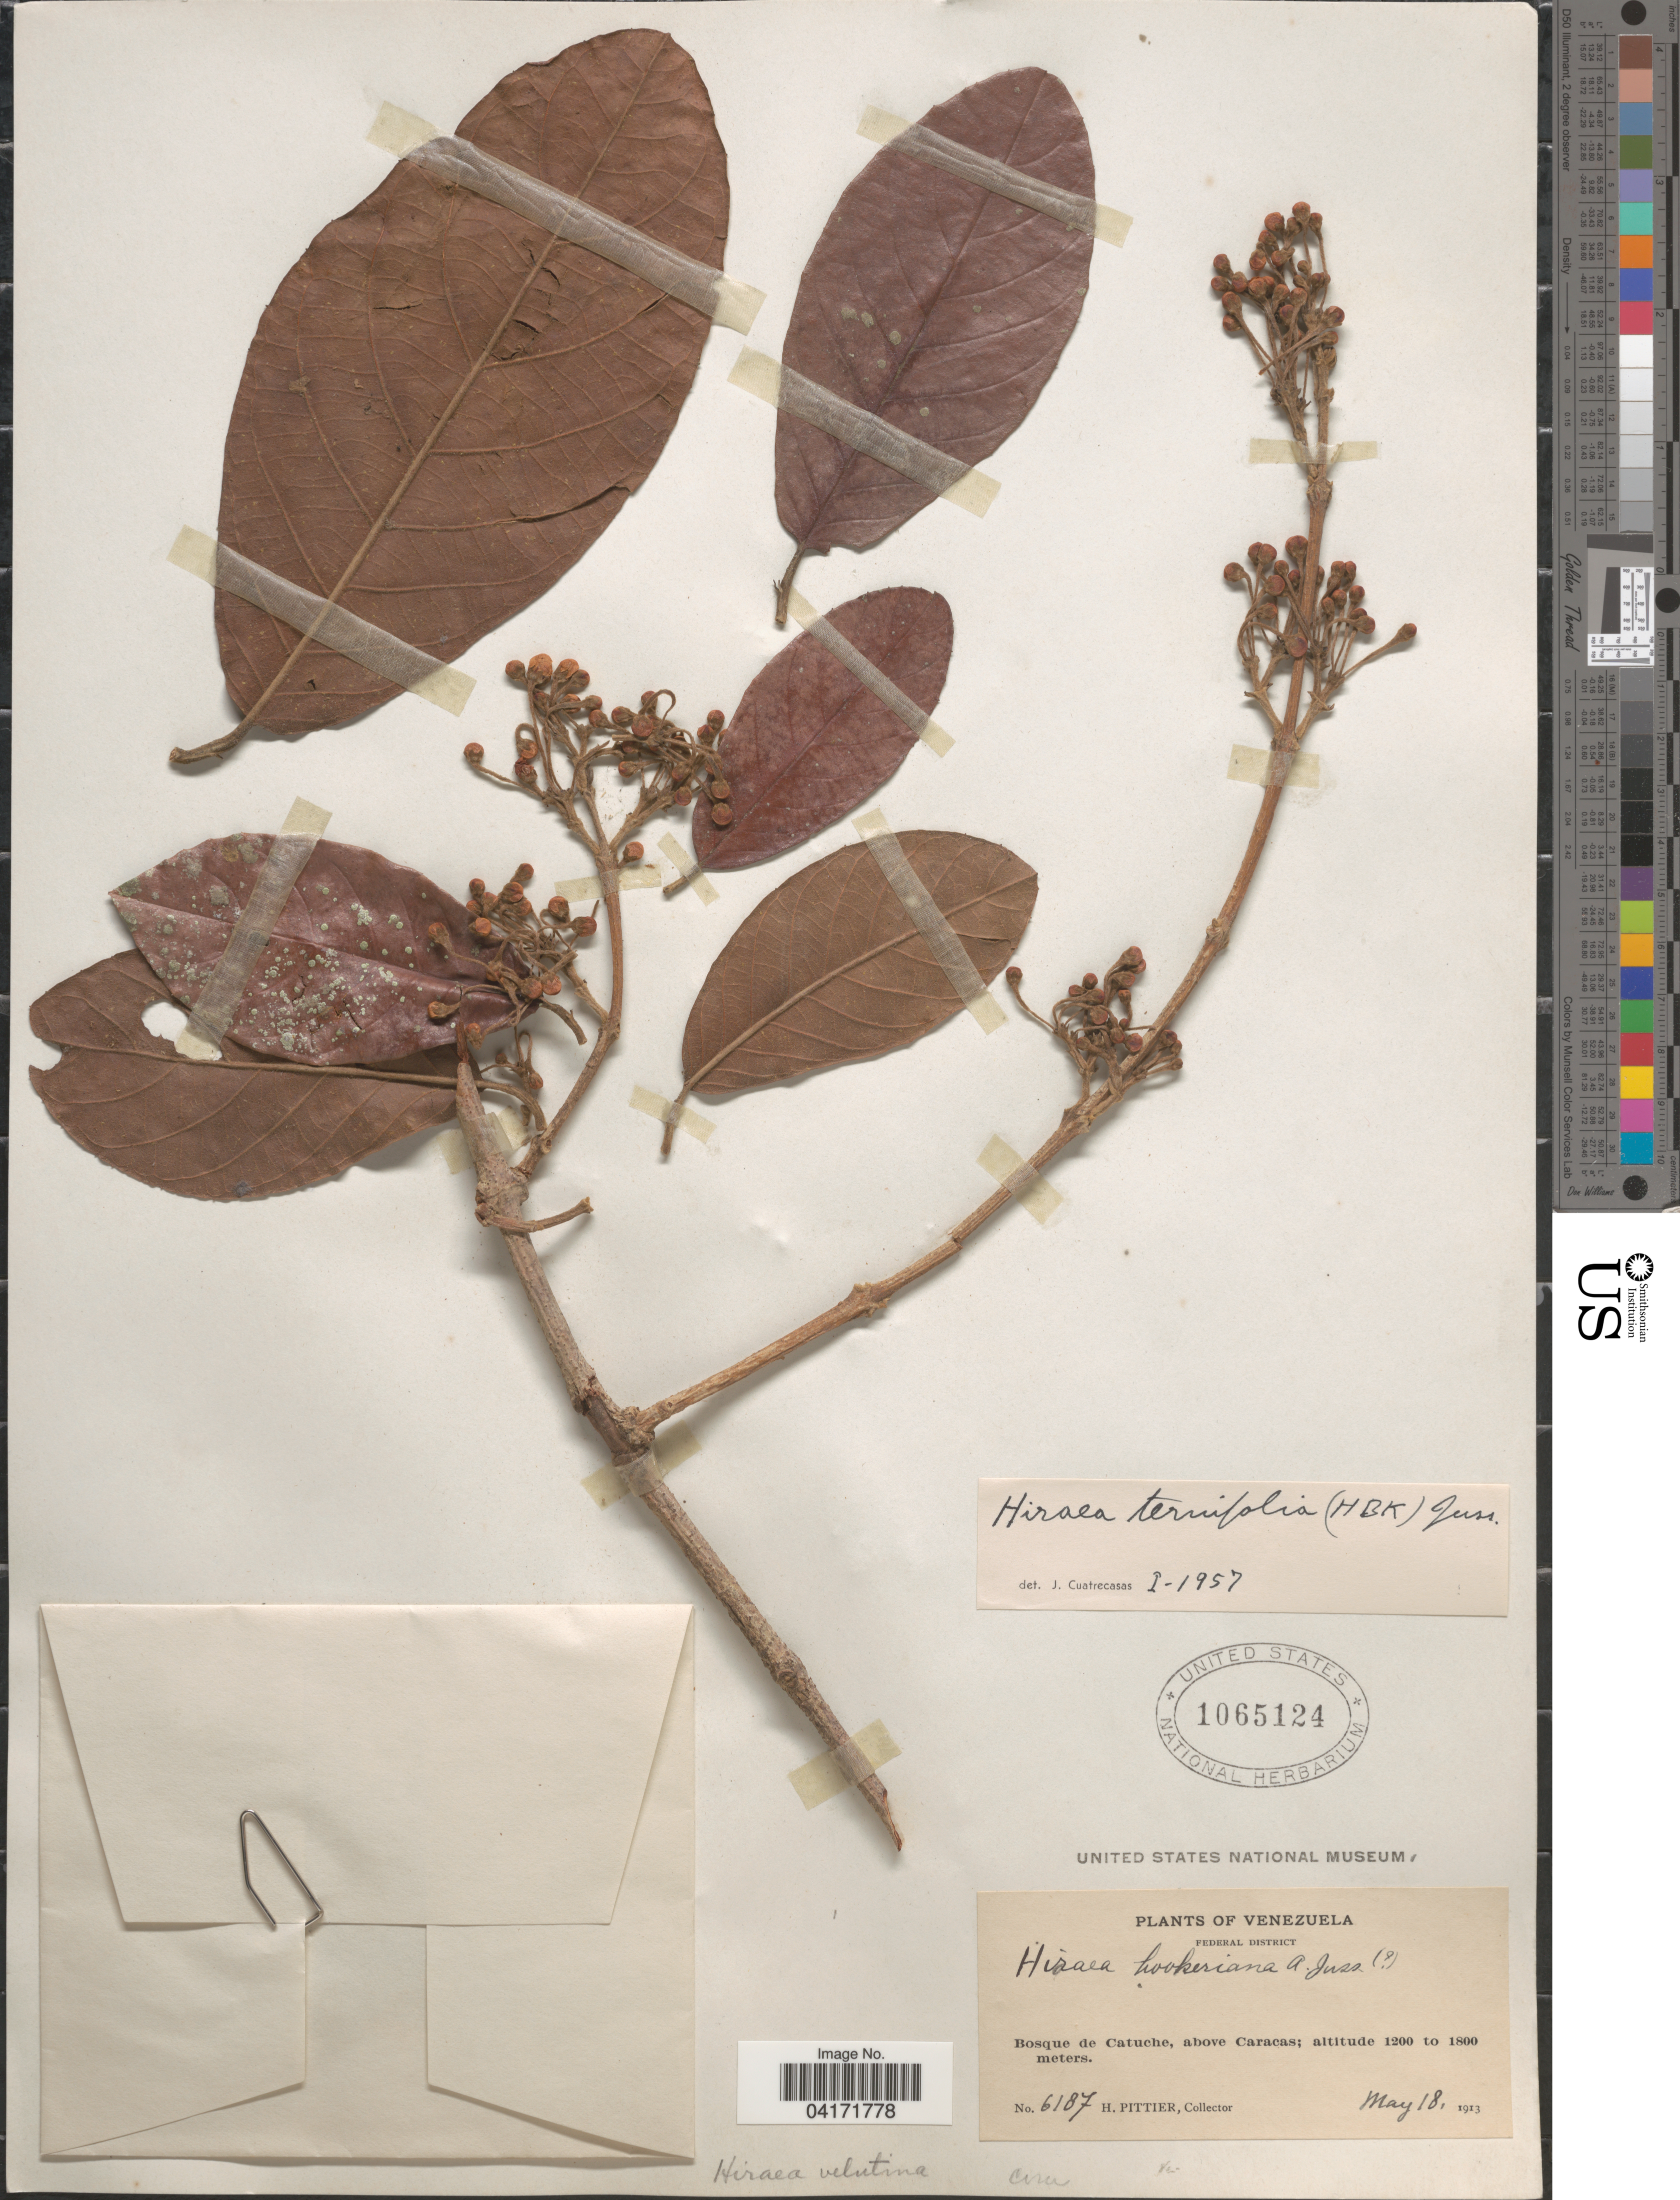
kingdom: Plantae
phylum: Tracheophyta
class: Magnoliopsida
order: Malpighiales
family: Malpighiaceae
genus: Hiraea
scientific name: Hiraea ternifolia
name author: (Kunth) A. Juss.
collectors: H. F. Pittier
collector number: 6187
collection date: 1913-05-18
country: Venezuela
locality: Federal District. Bosque de Catuche, above Caracas.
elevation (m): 1200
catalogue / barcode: US 1065124